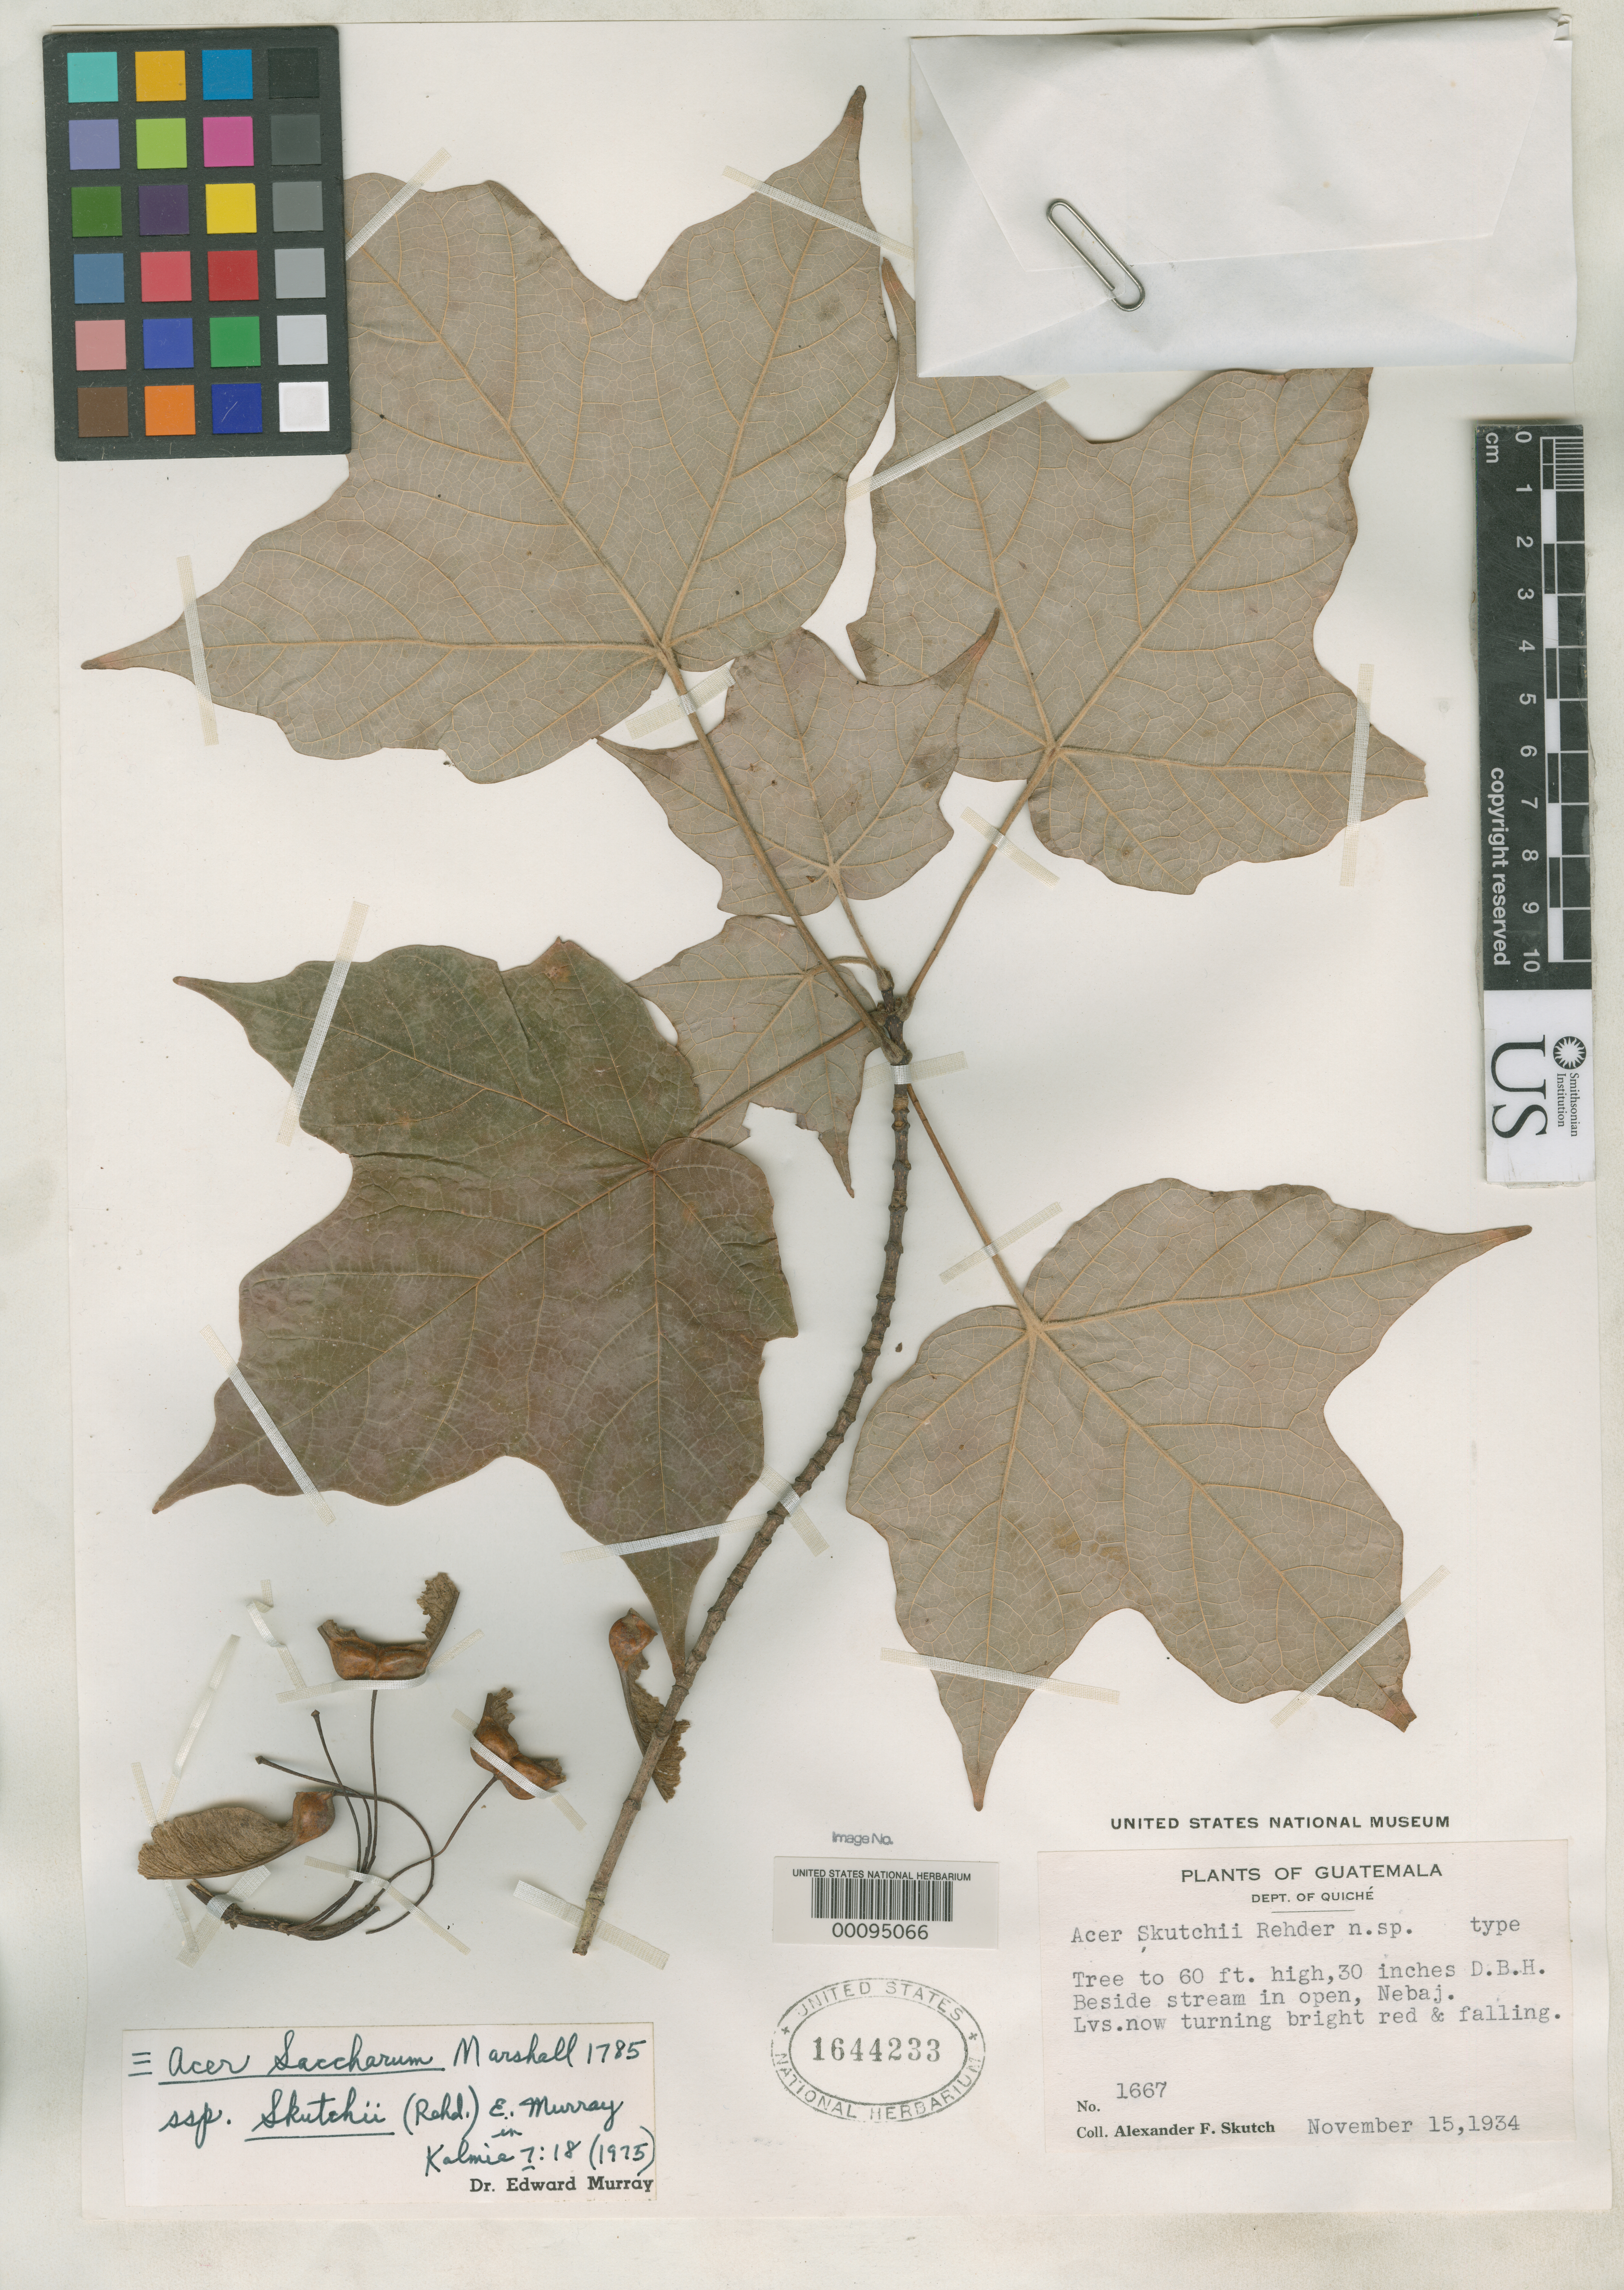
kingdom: Plantae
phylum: Tracheophyta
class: Magnoliopsida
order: Sapindales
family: Sapindaceae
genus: Acer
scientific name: Acer skutchii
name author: Rehder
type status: Isotype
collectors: A. F. Skutch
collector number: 1667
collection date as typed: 15 Nov 1934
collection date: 1934-11-15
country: Guatemala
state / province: El Quiché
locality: Nebaj.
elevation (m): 1890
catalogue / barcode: US 1644233